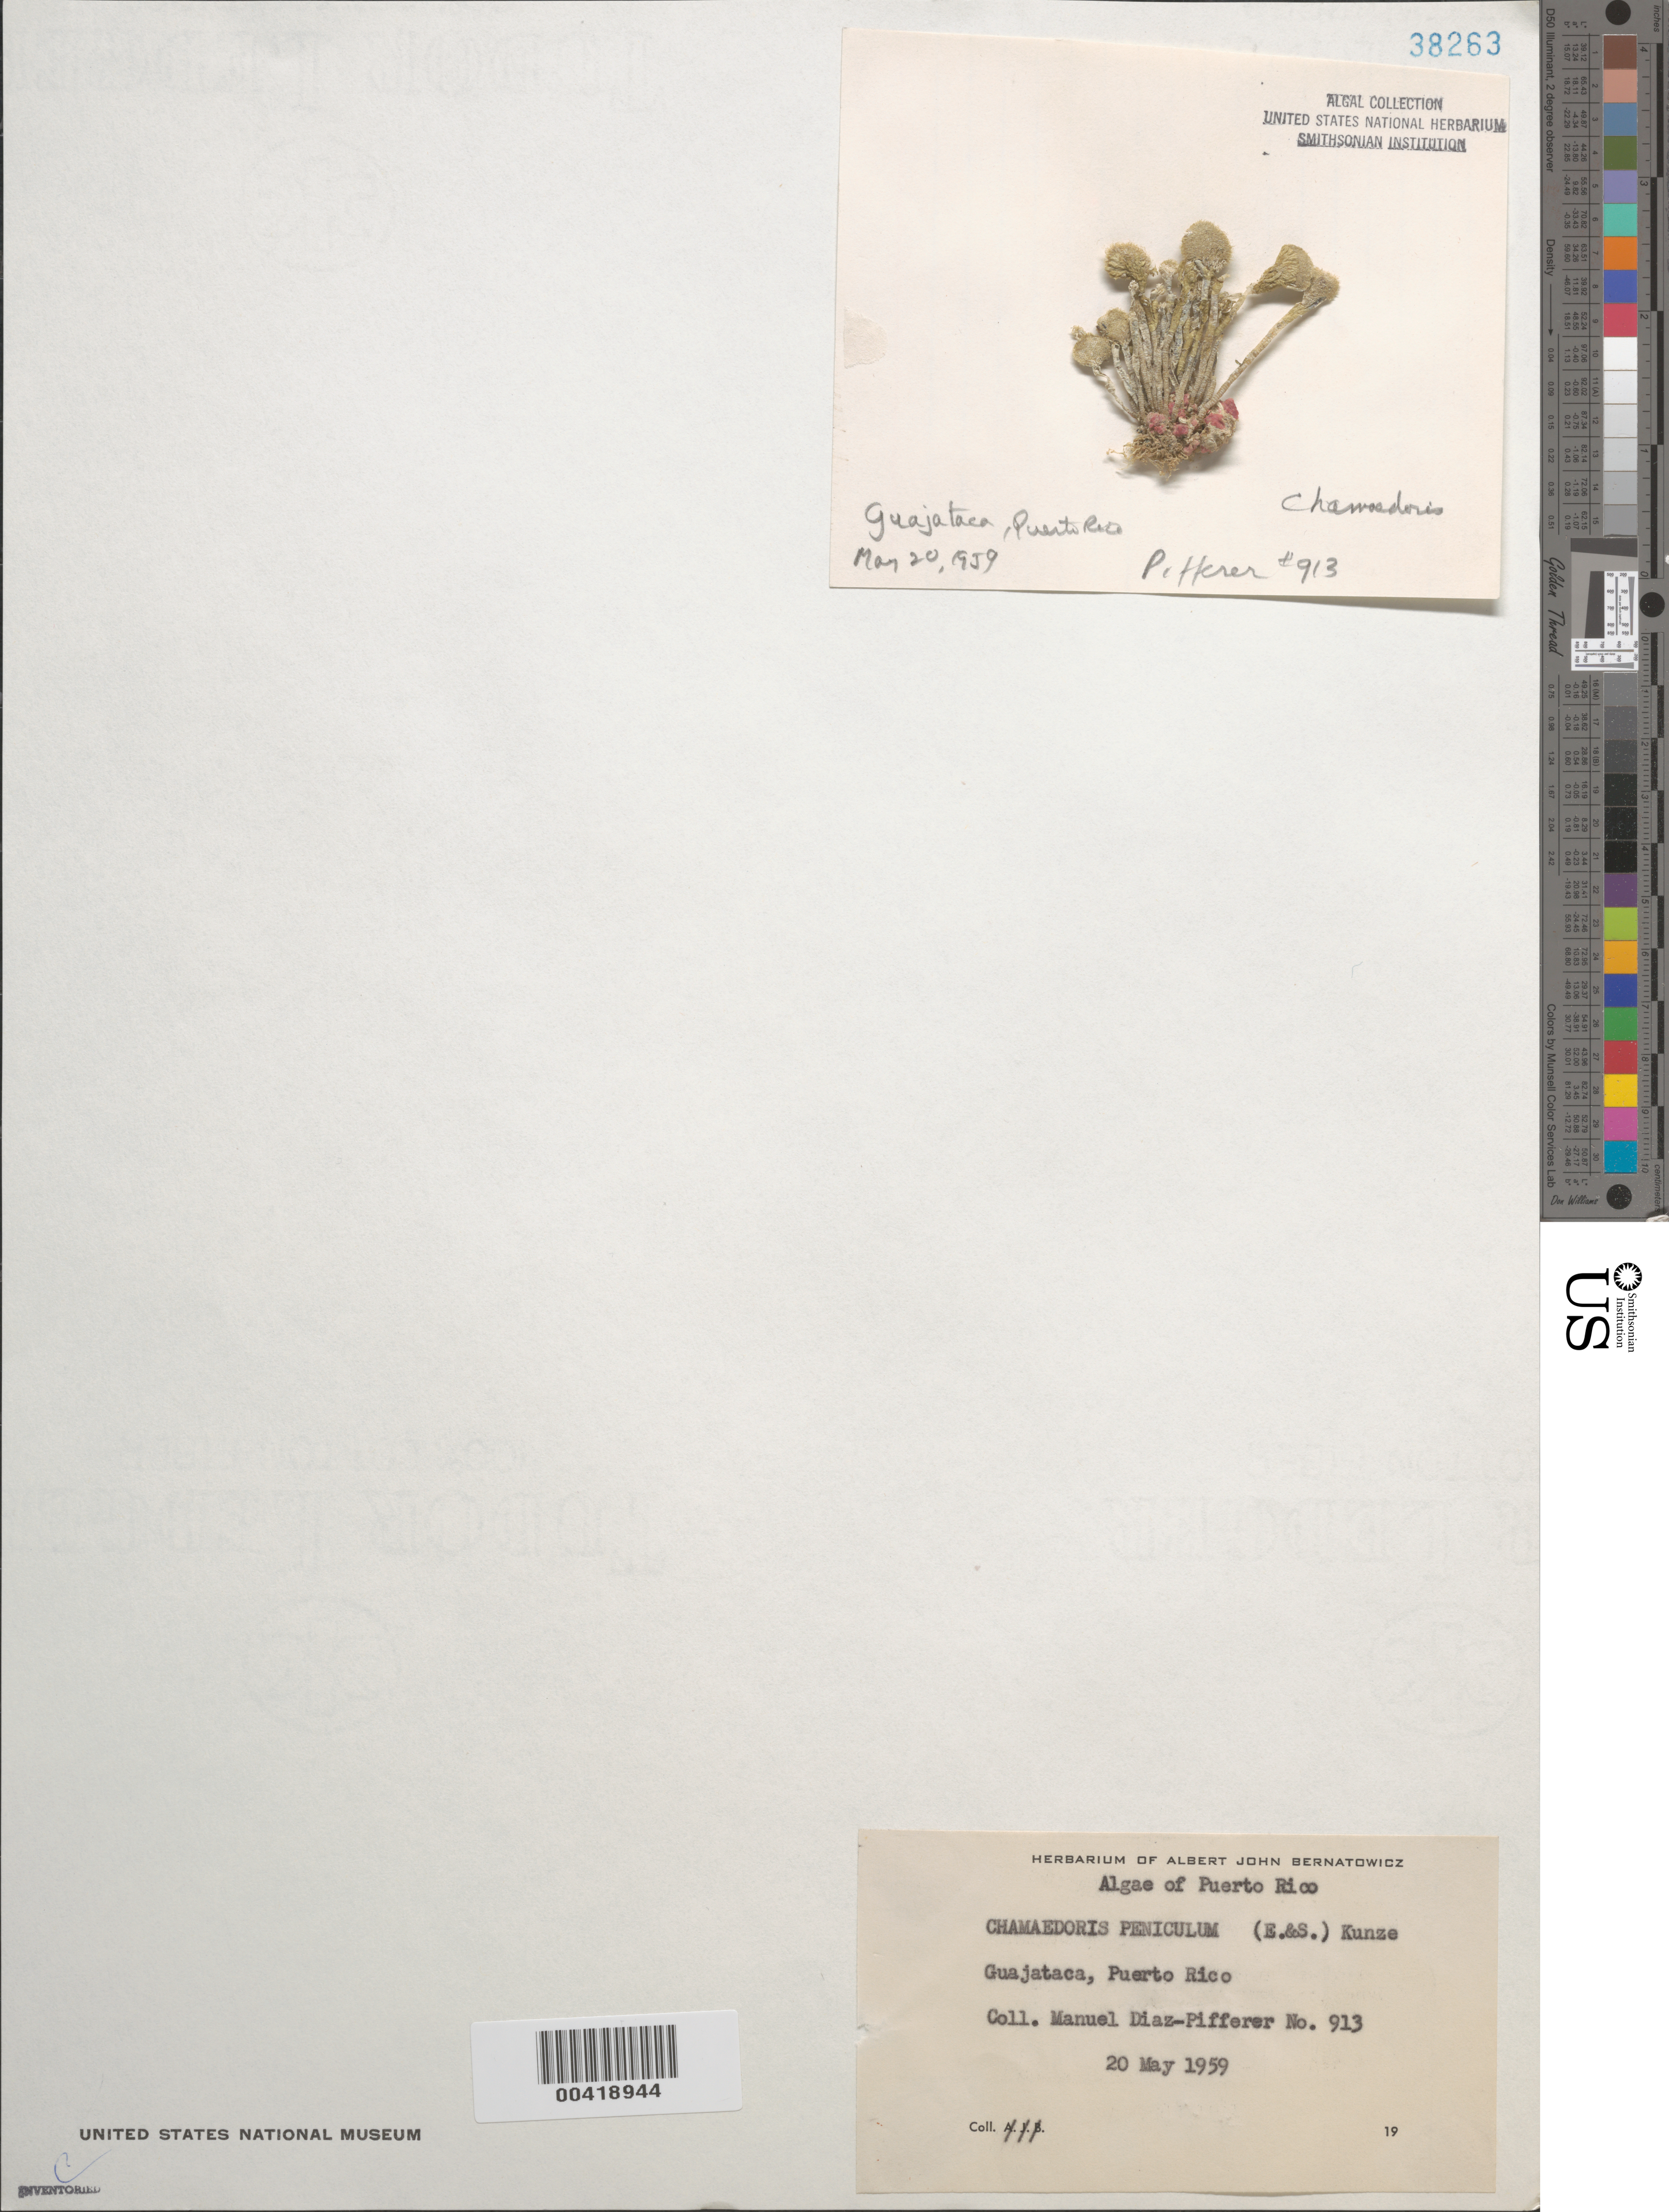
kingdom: Plantae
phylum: Chlorophyta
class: Ulvophyceae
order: Siphonocladales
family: Siphonocladaceae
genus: Chamaedoris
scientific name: Chamaedoris peniculum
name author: (J. Ellis & Sol.) Kuntze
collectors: M. Diaz-Piferrer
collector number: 913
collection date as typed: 20 May 1959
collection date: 1959-05-20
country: Puerto Rico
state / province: Isabela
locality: Guajataca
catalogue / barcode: US 38263